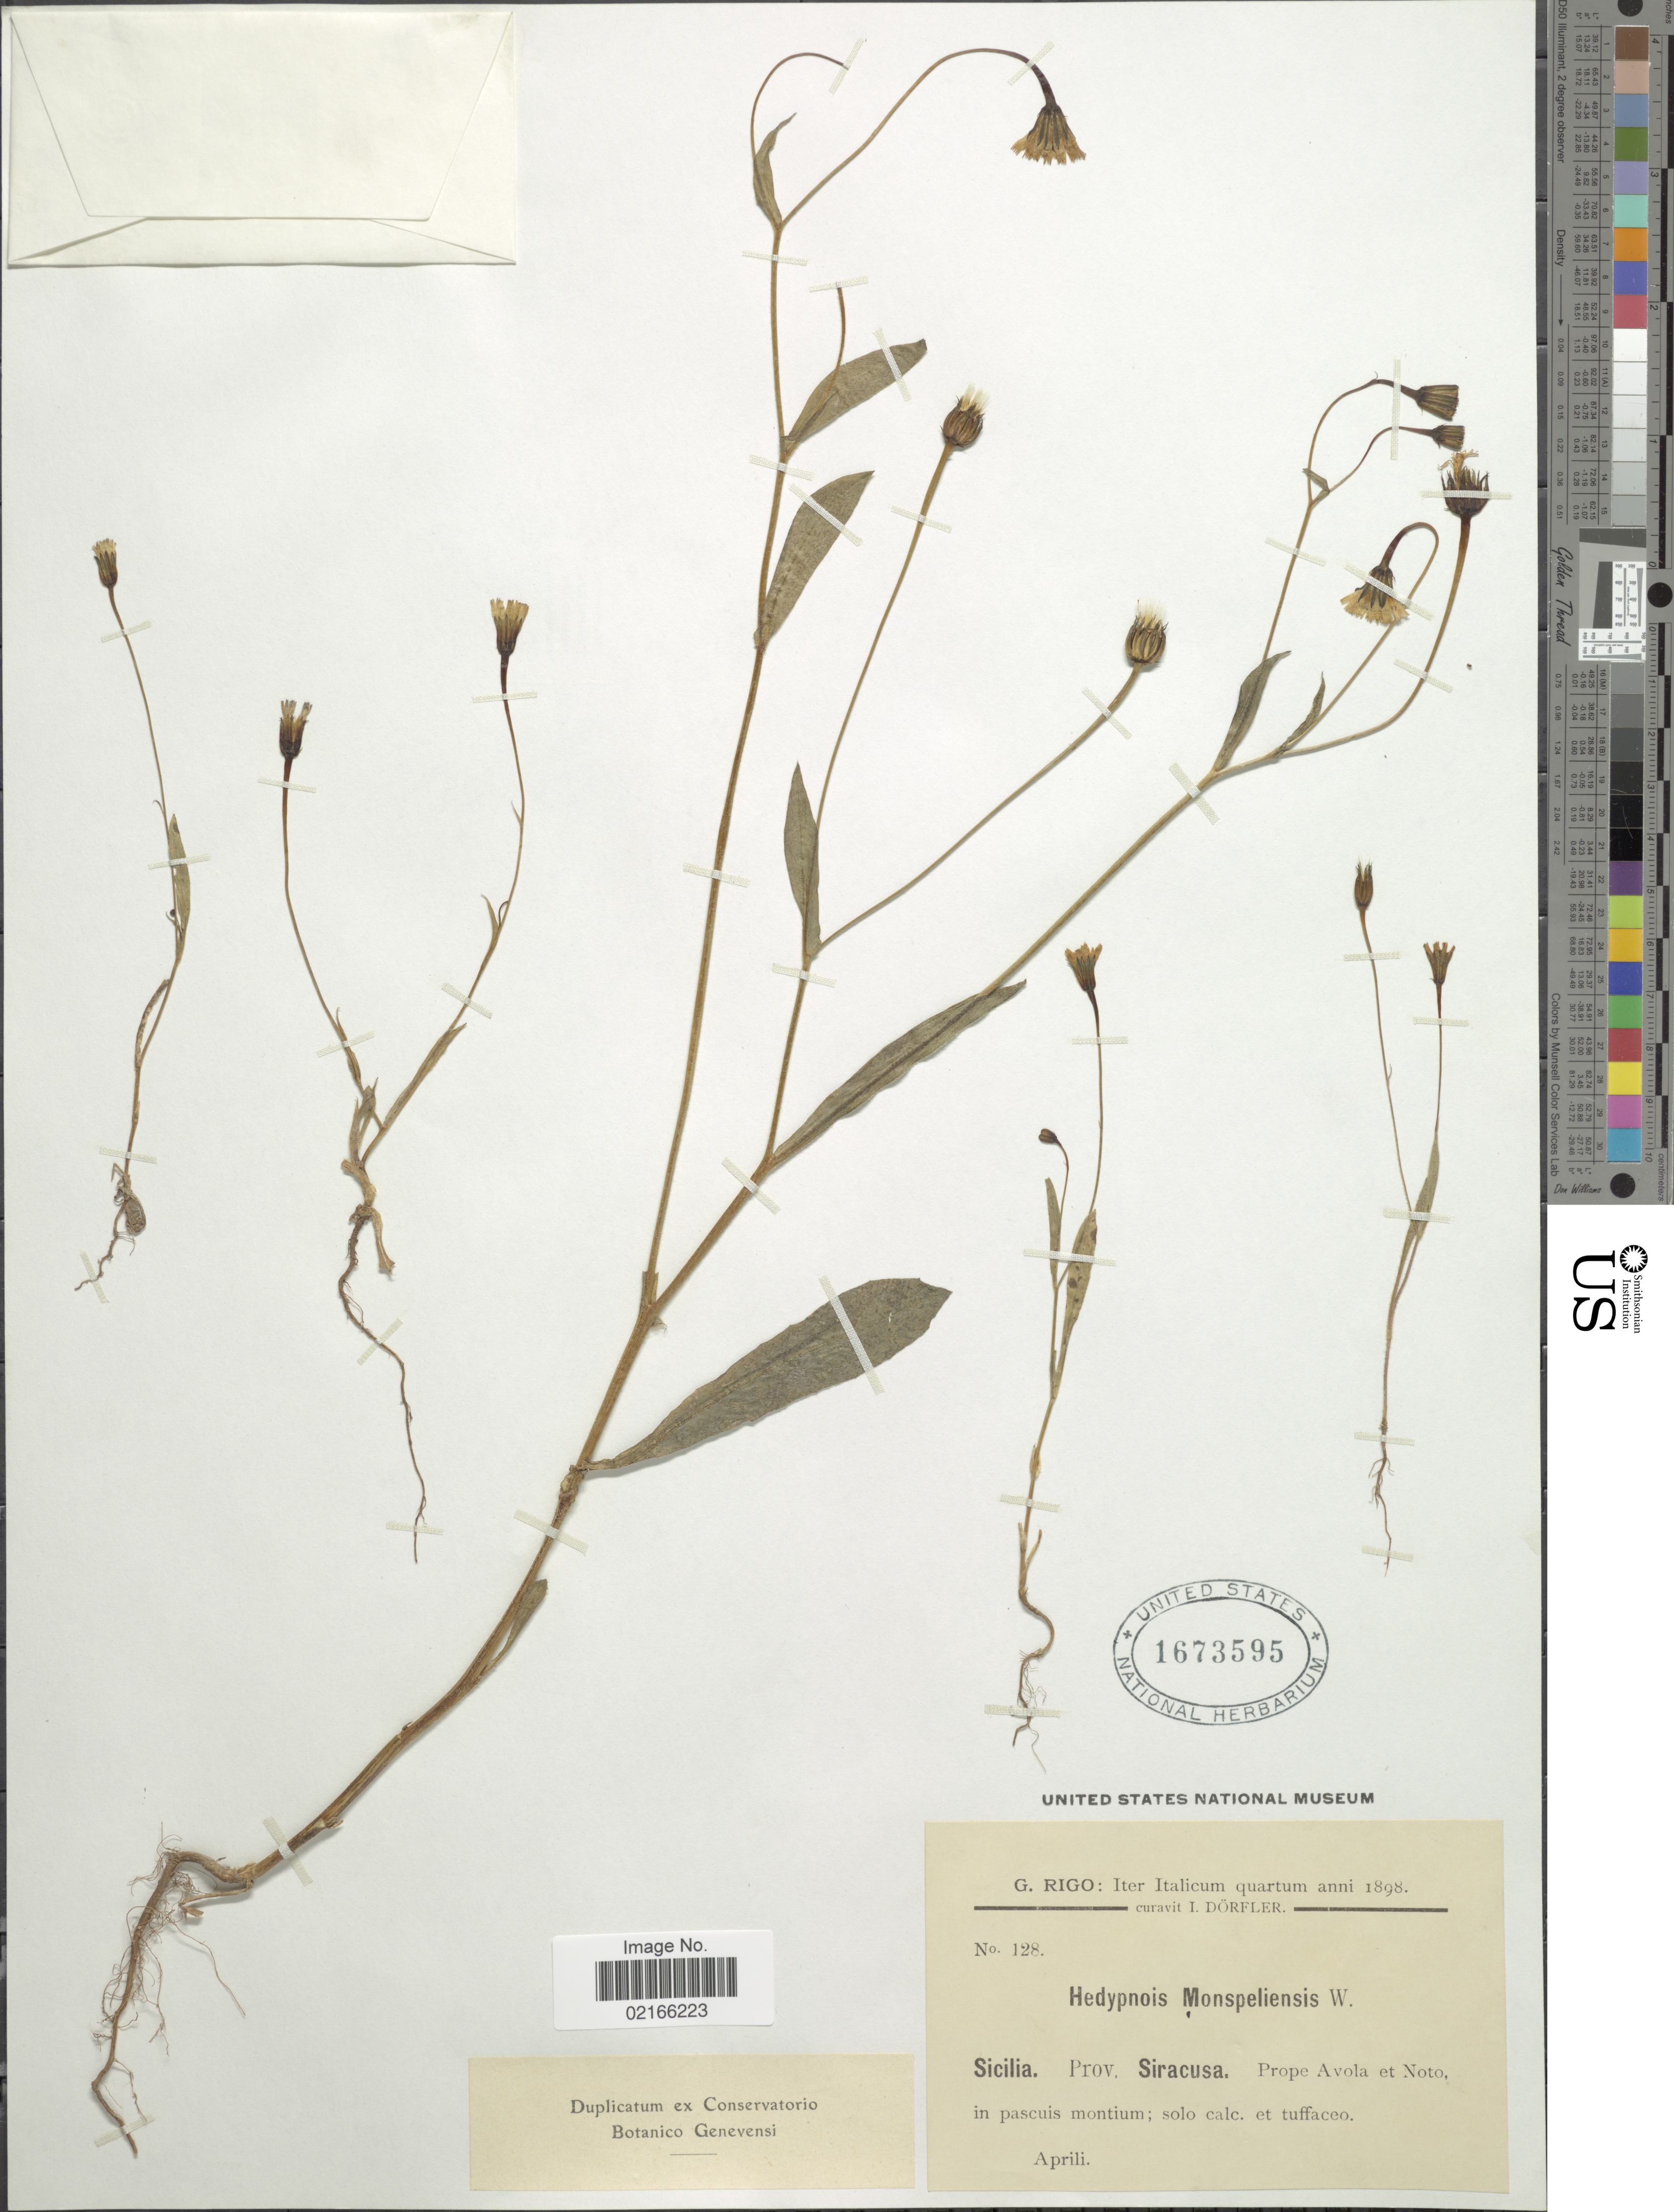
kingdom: Plantae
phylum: Tracheophyta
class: Magnoliopsida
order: Asterales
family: Asteraceae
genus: Hedypnois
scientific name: Hedypnois rhagadioloides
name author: (L.) F.W. Schmidt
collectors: G. Rigo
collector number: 128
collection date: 1898-04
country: Italy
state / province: Siciliana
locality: Sicilia. Prov. Siracusa. Prope Avola et Noto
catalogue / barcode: US 1673595